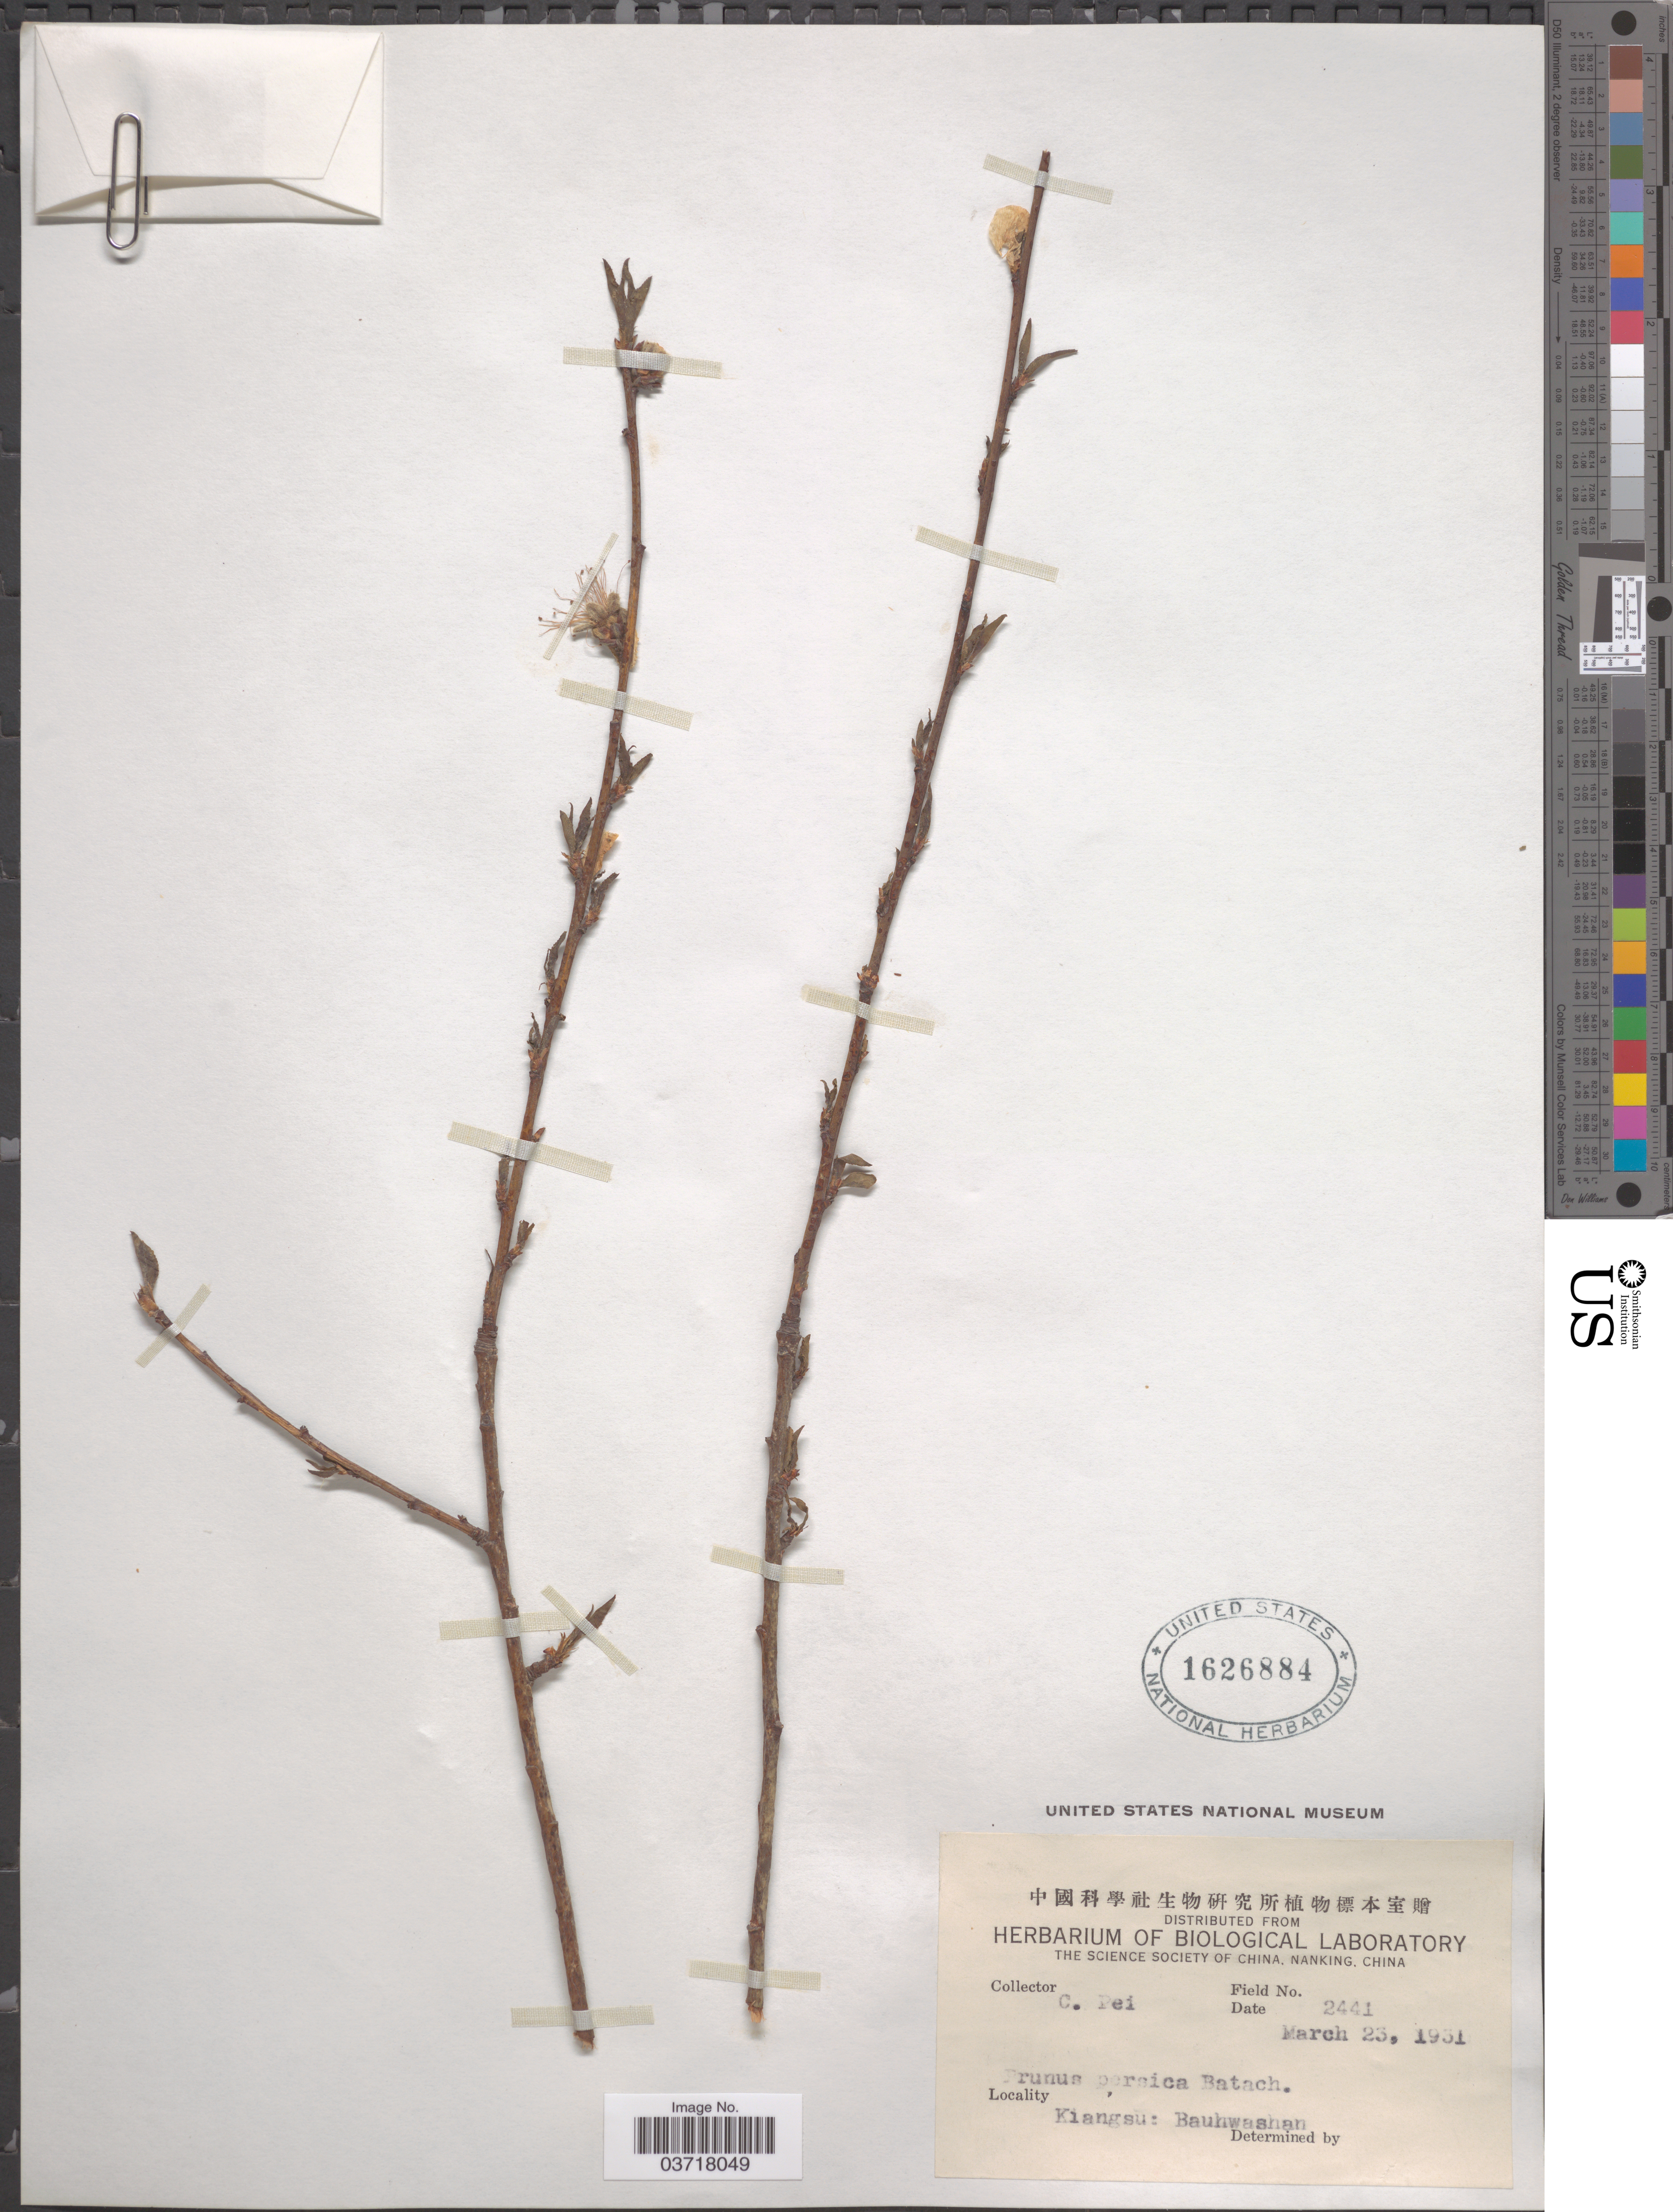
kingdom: Plantae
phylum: Tracheophyta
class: Magnoliopsida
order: Rosales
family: Rosaceae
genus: Prunus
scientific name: Prunus persica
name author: (L.) Batsch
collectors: C. P'ei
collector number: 2441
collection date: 1951-03-23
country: China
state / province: Jiangsu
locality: Kiangsu: Bauhwashan.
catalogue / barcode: US 1626884